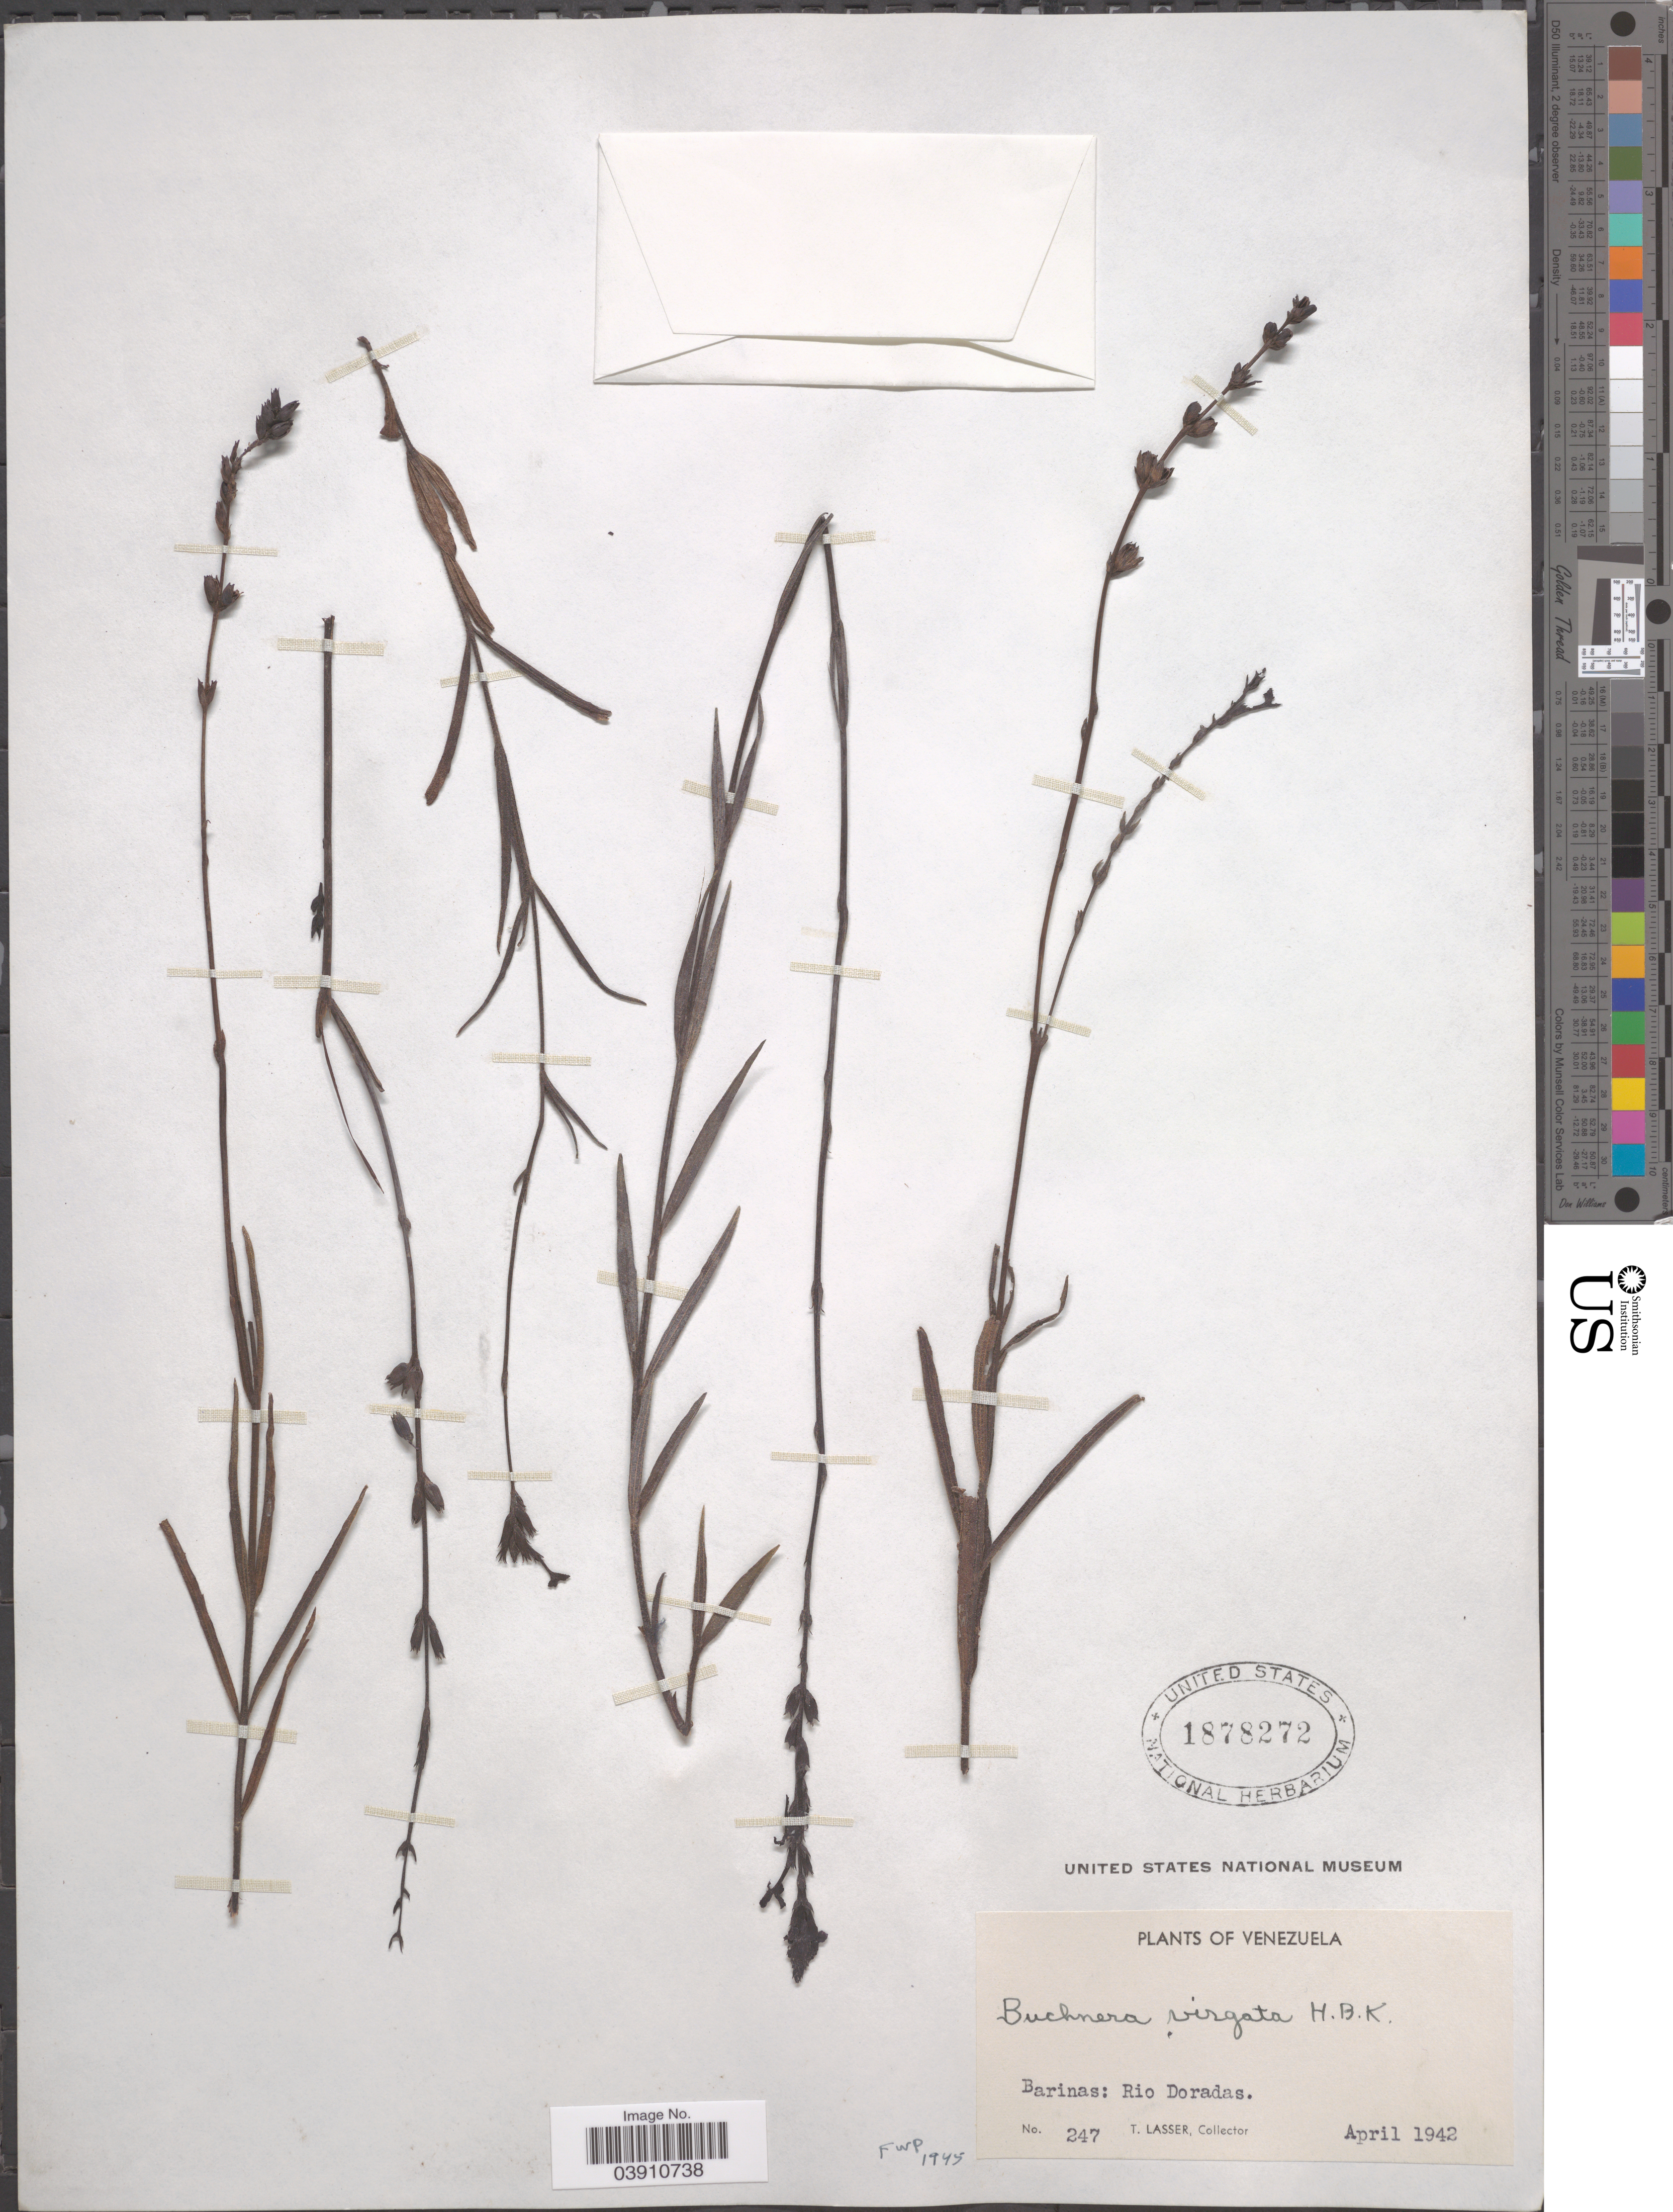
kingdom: Plantae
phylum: Tracheophyta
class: Magnoliopsida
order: Lamiales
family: Orobanchaceae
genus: Buchnera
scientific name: Buchnera virgata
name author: Kunth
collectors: T. Lasser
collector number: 247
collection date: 1942-04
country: Venezuela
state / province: Barinas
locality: Rio Doradas.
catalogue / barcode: US 1878272